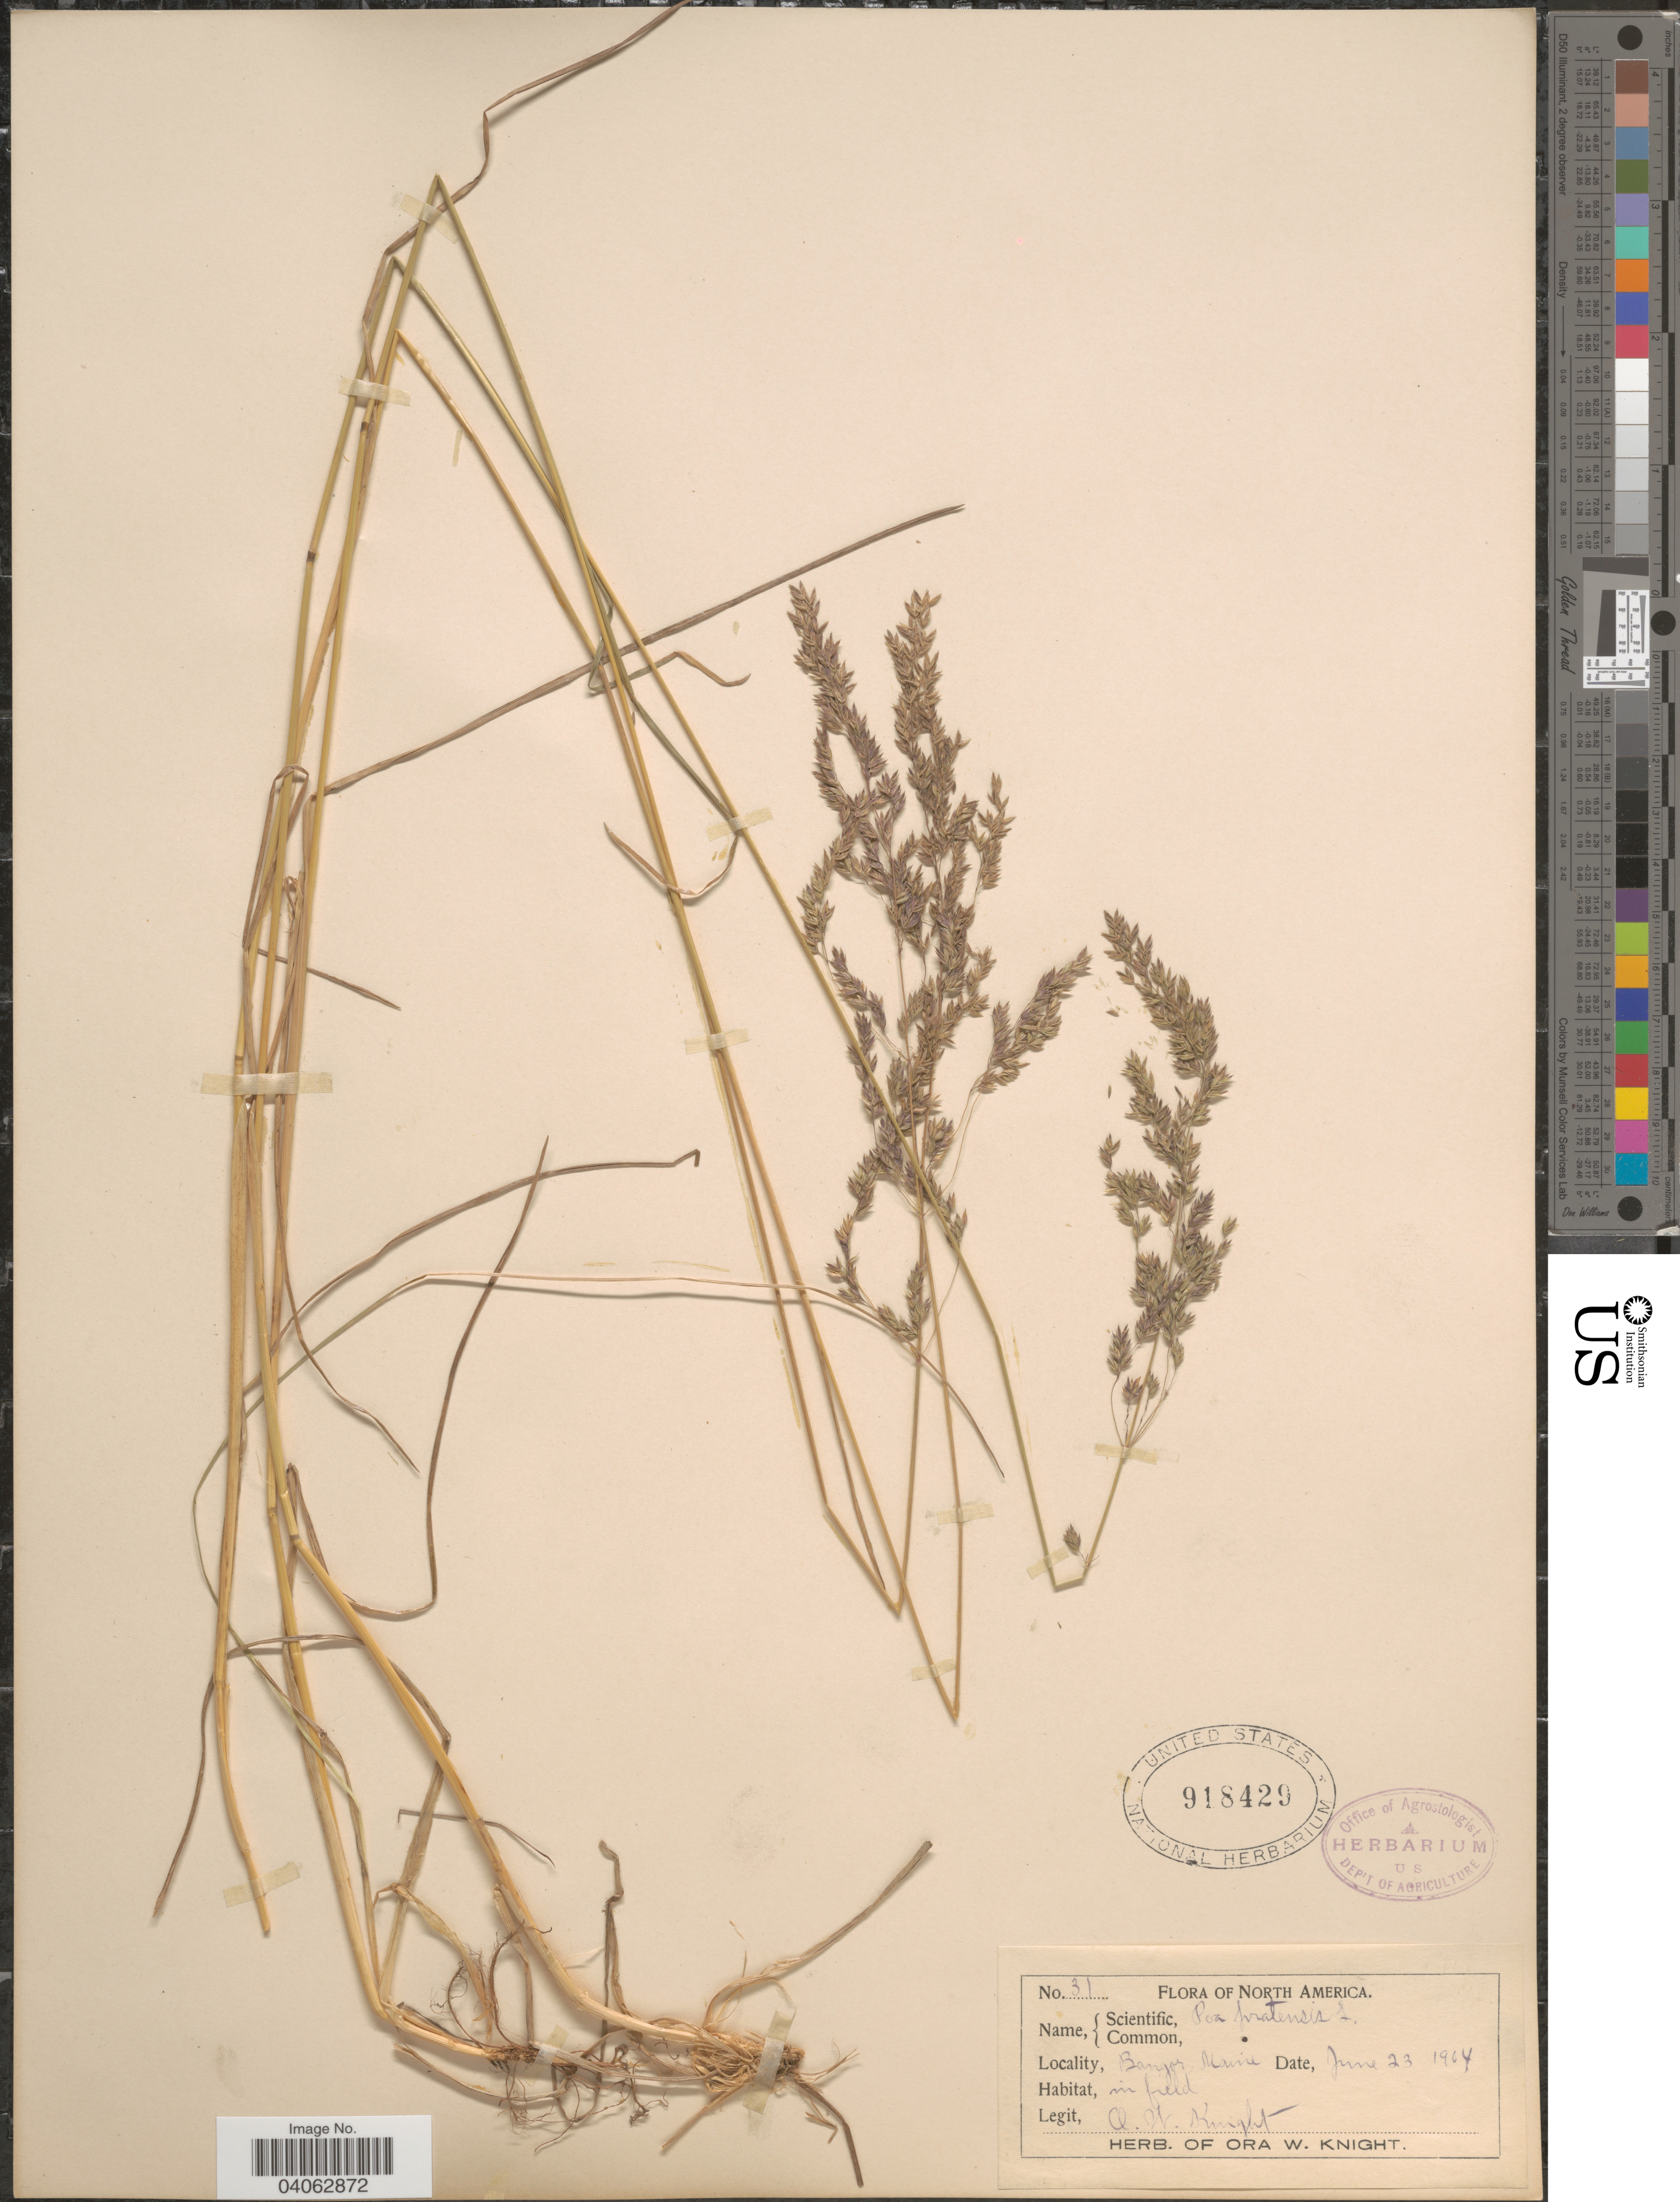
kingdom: Plantae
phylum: Tracheophyta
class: Liliopsida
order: Poales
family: Poaceae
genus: Poa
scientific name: Poa pratensis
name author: L.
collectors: O. Knight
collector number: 31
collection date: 1904-06-23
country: United States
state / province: Maine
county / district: Penobscot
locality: Bangor.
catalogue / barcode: US 918429